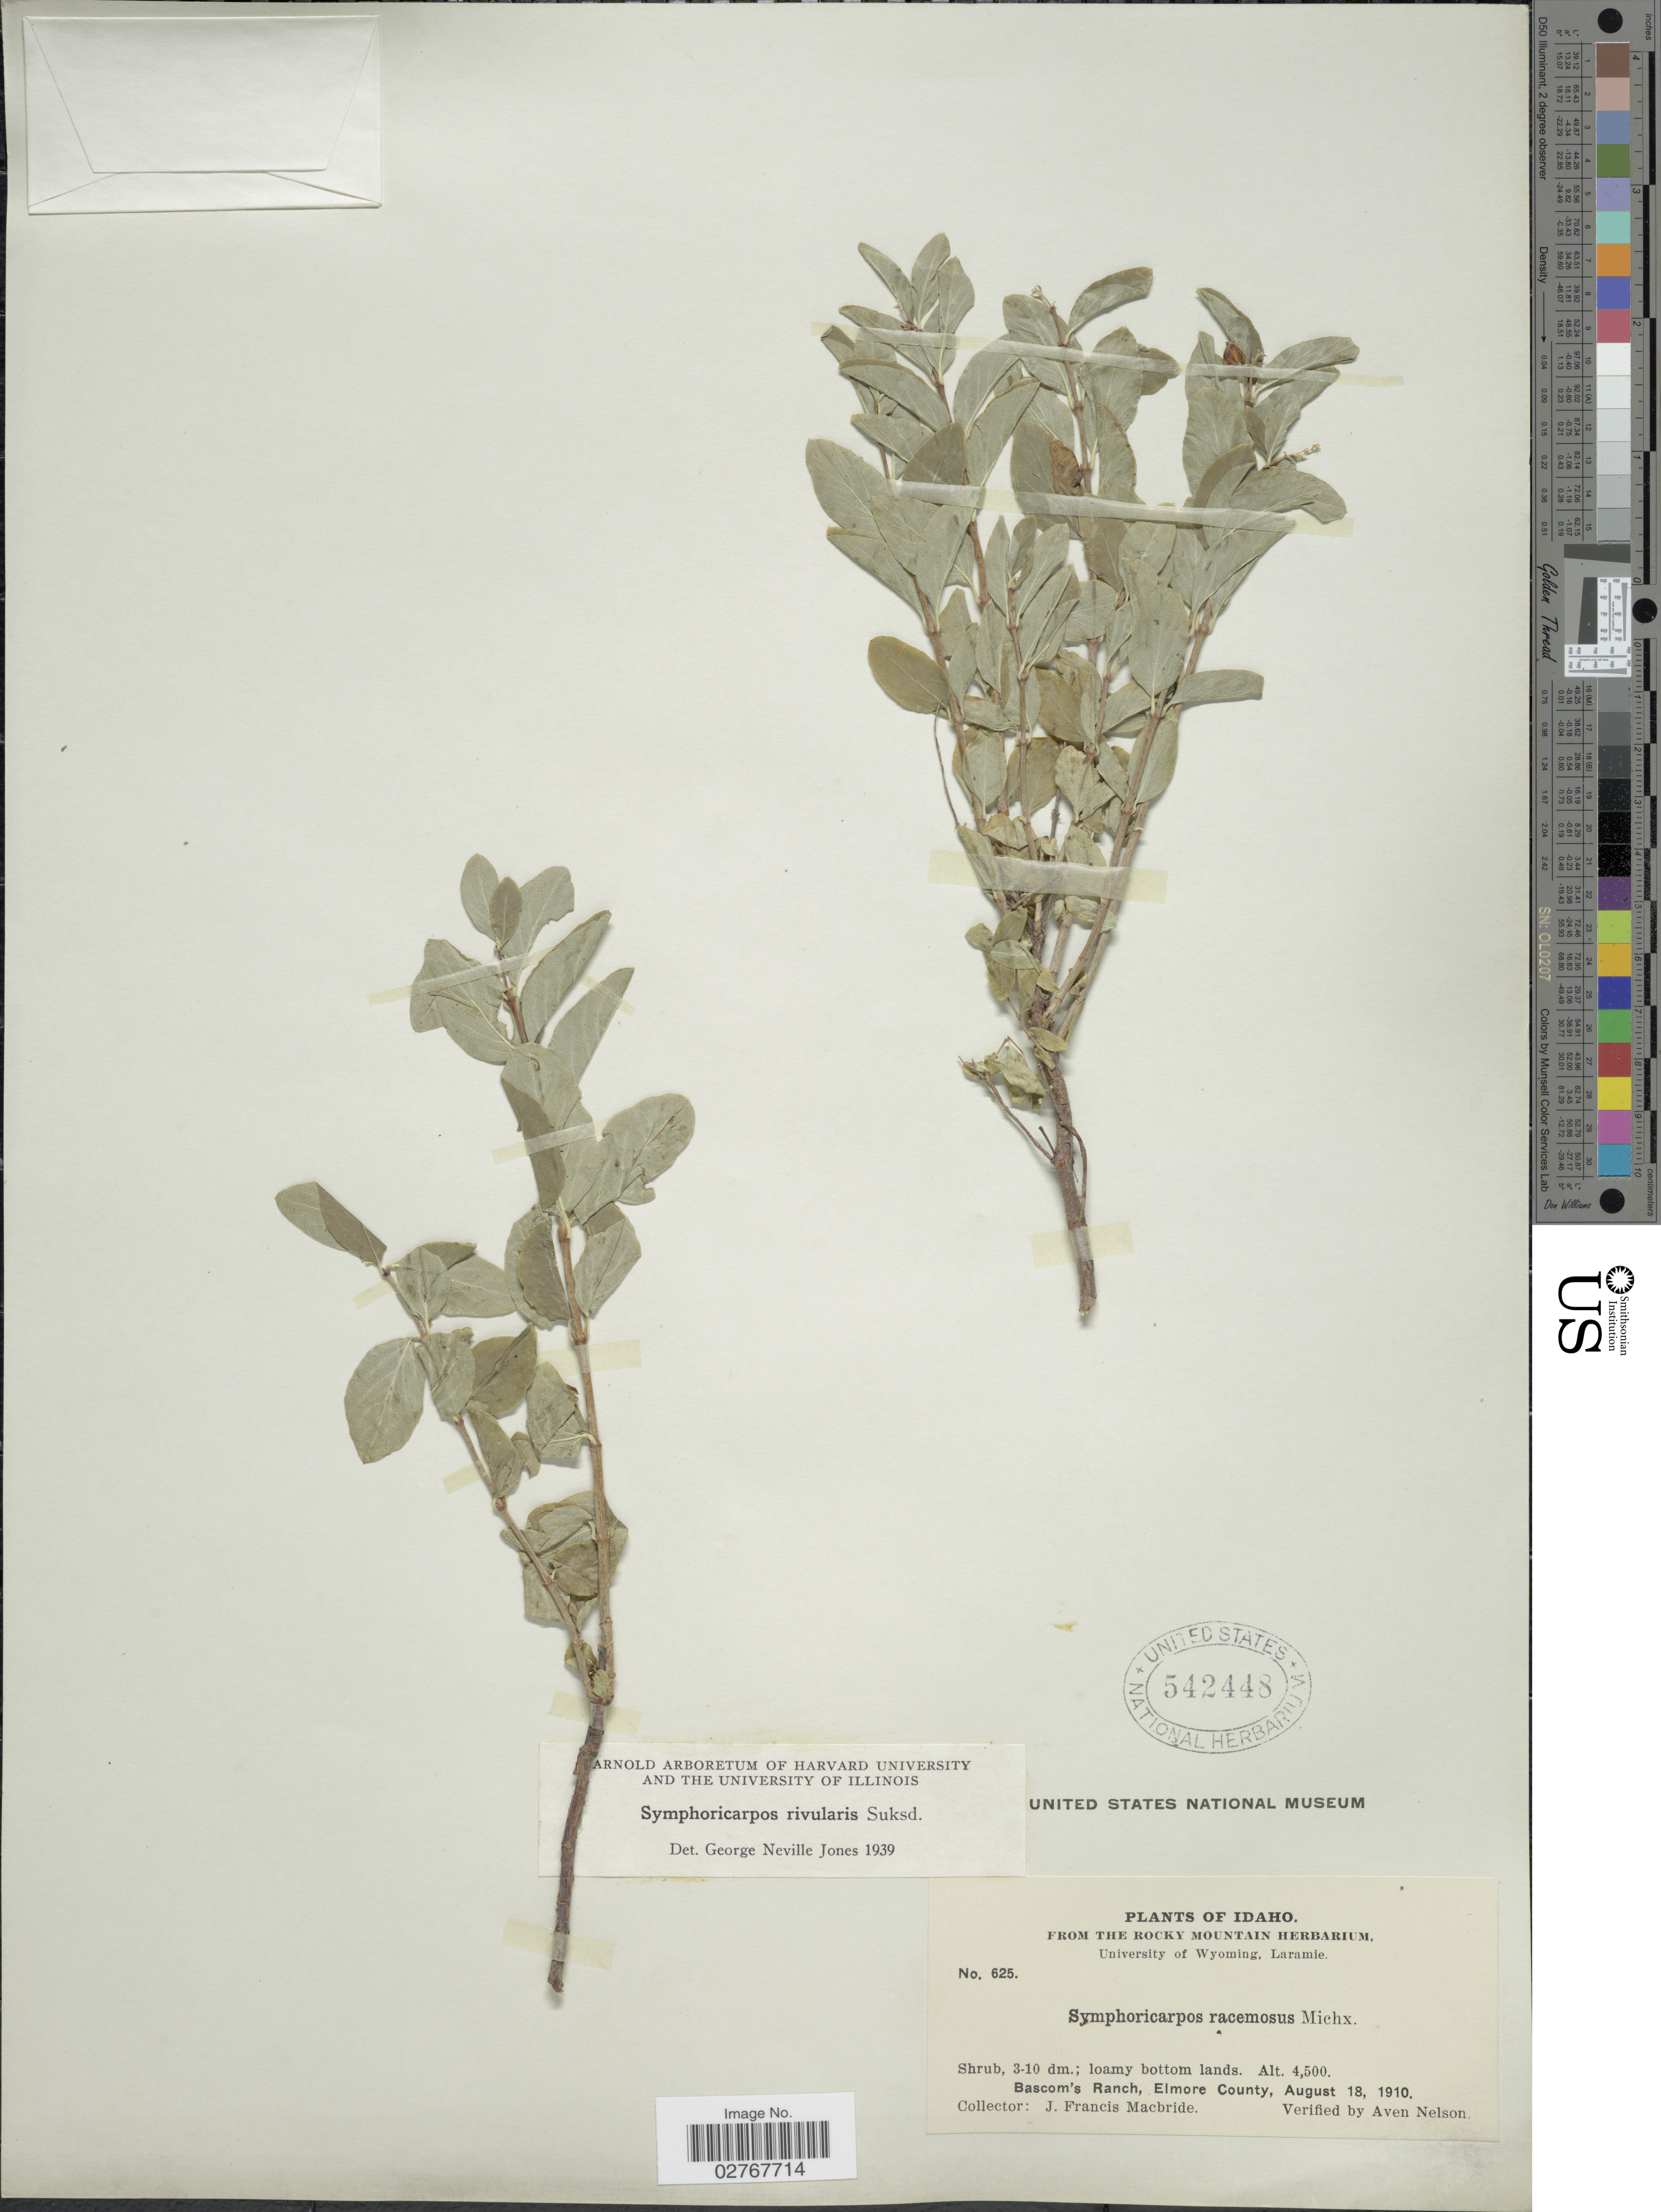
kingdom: Plantae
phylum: Tracheophyta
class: Magnoliopsida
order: Dipsacales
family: Caprifoliaceae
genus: Symphoricarpos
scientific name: Symphoricarpos rivularis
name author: Suksd.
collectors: J. F. Macbride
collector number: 625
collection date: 1910-08-18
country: United States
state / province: Idaho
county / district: Elmore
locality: Bascom's Ranch, Elmore County.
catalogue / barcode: US 542448